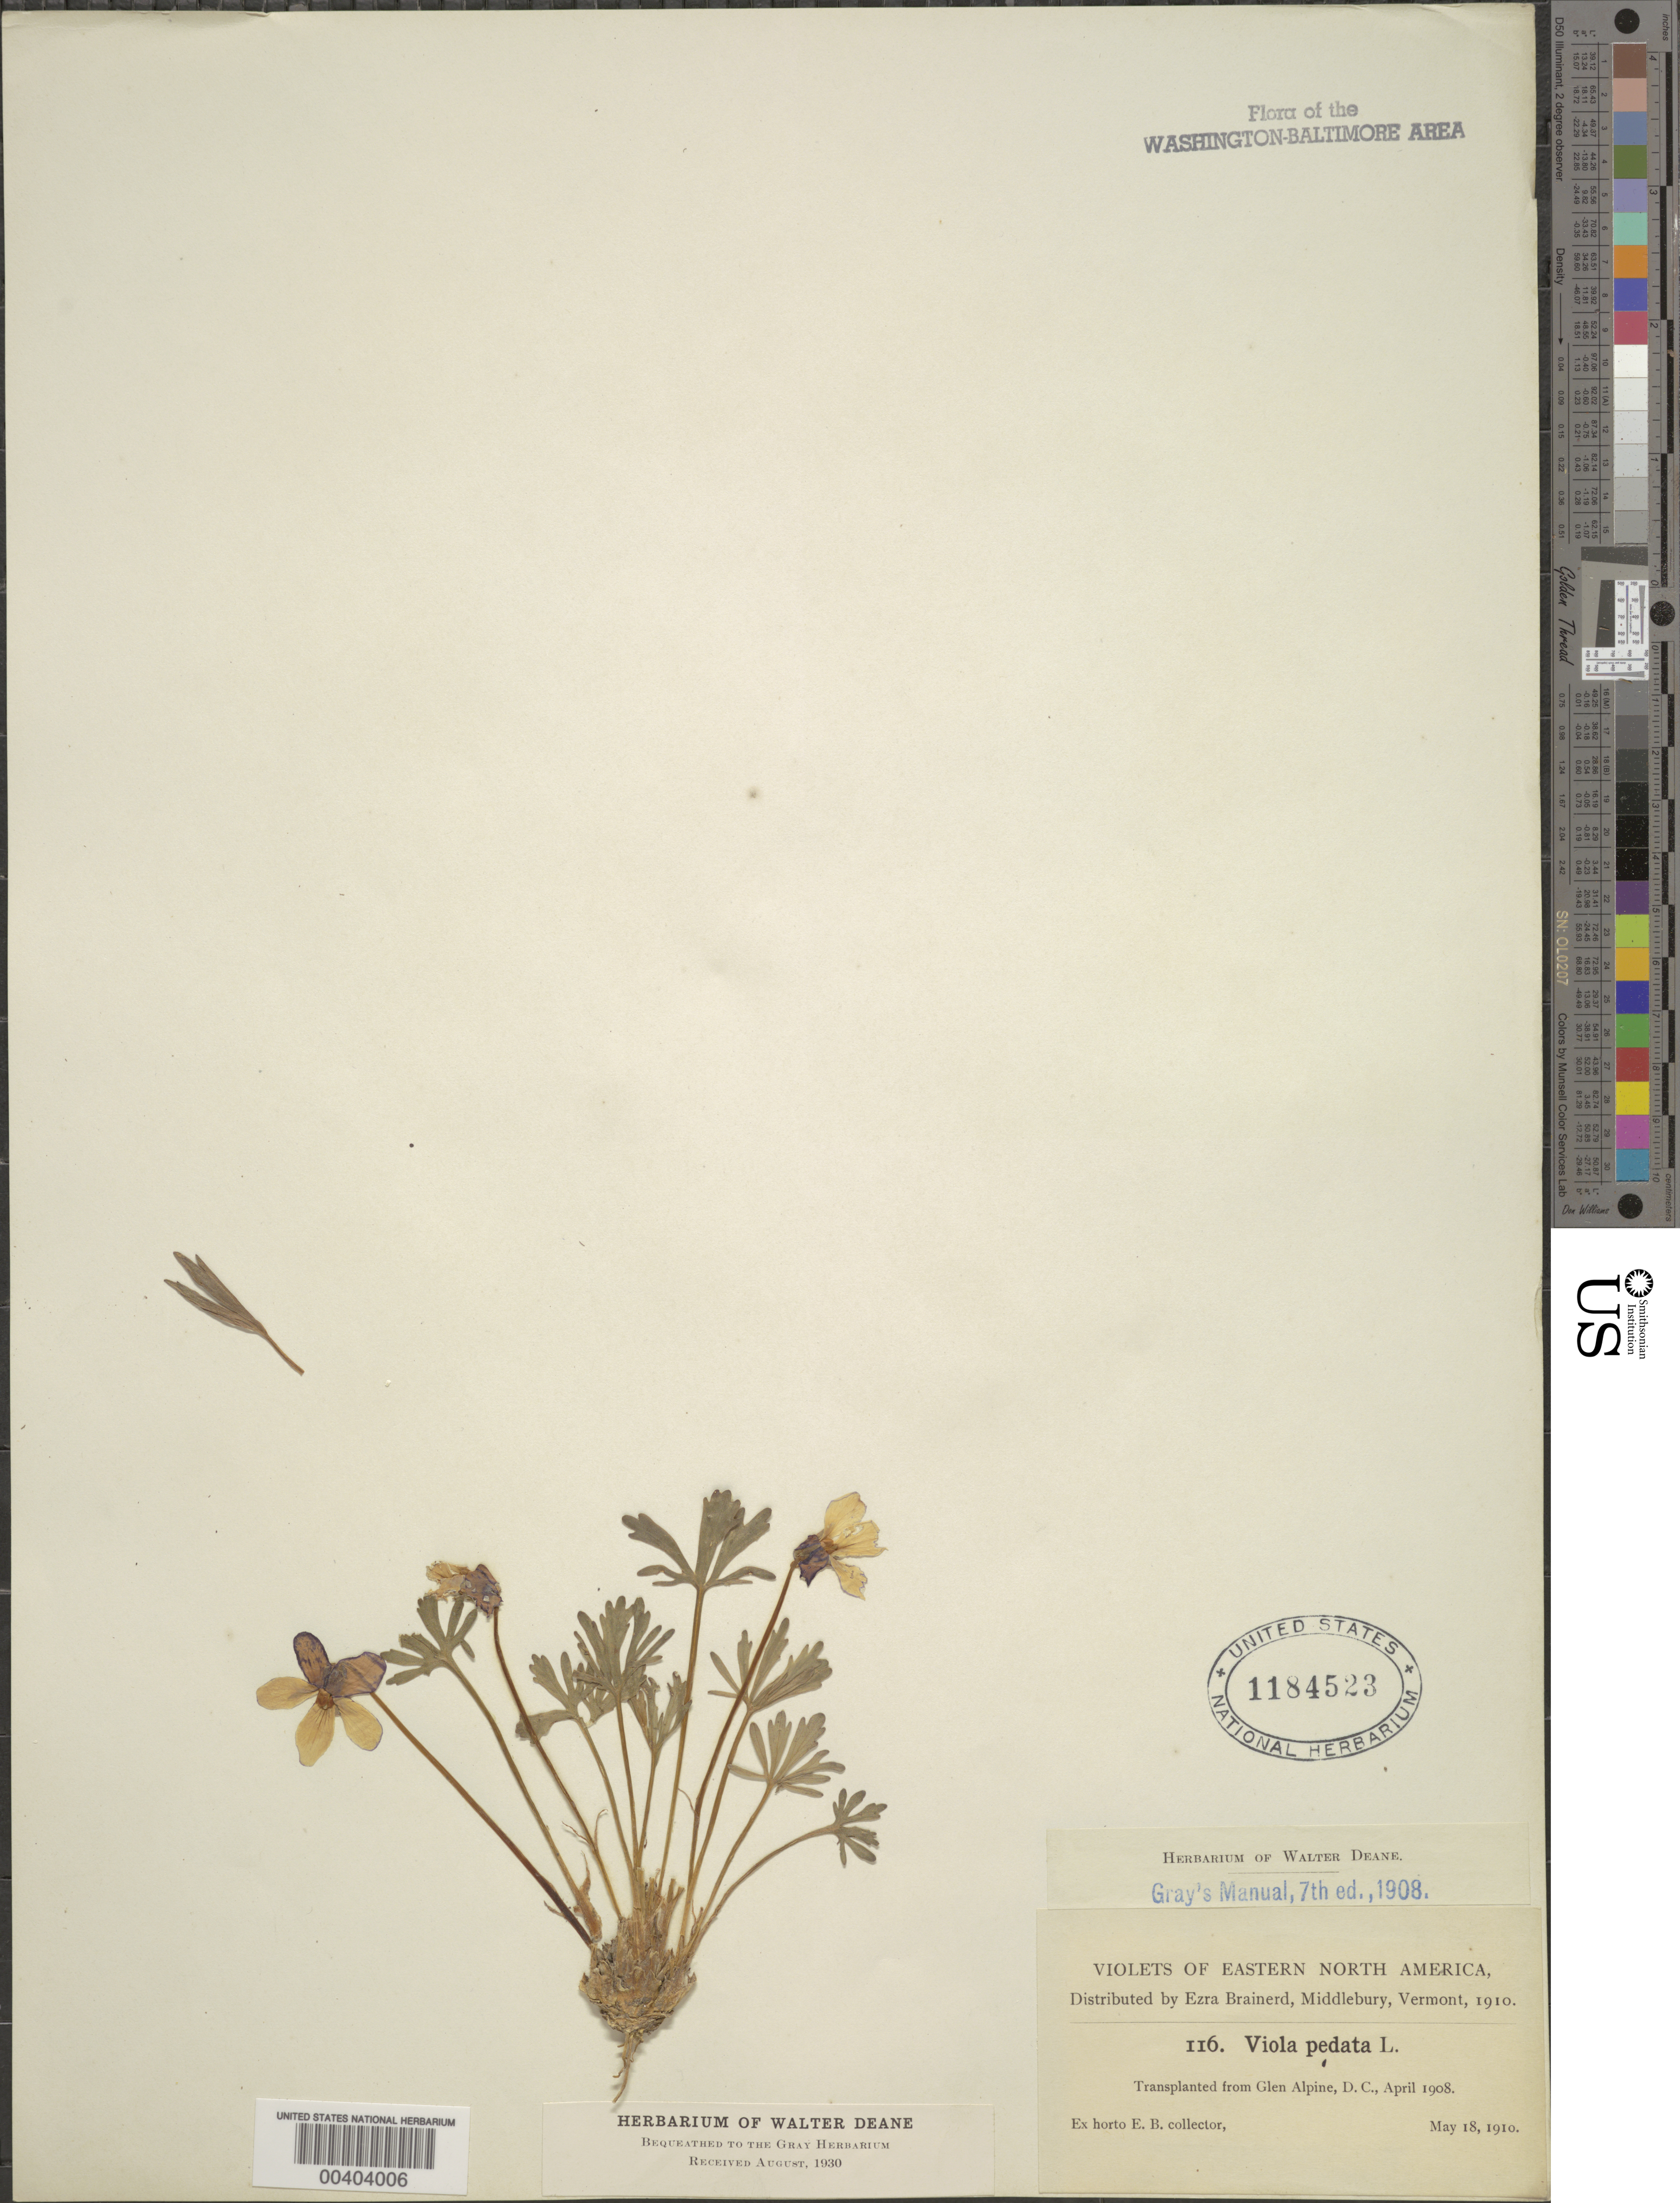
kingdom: Plantae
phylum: Tracheophyta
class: Magnoliopsida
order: Malpighiales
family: Violaceae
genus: Viola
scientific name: Viola pedata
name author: L.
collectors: E. Brainerd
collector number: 116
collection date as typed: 18 May 1910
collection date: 1910-05-18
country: United States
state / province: District of Columbia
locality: Glen Alpine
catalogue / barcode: US 1184523